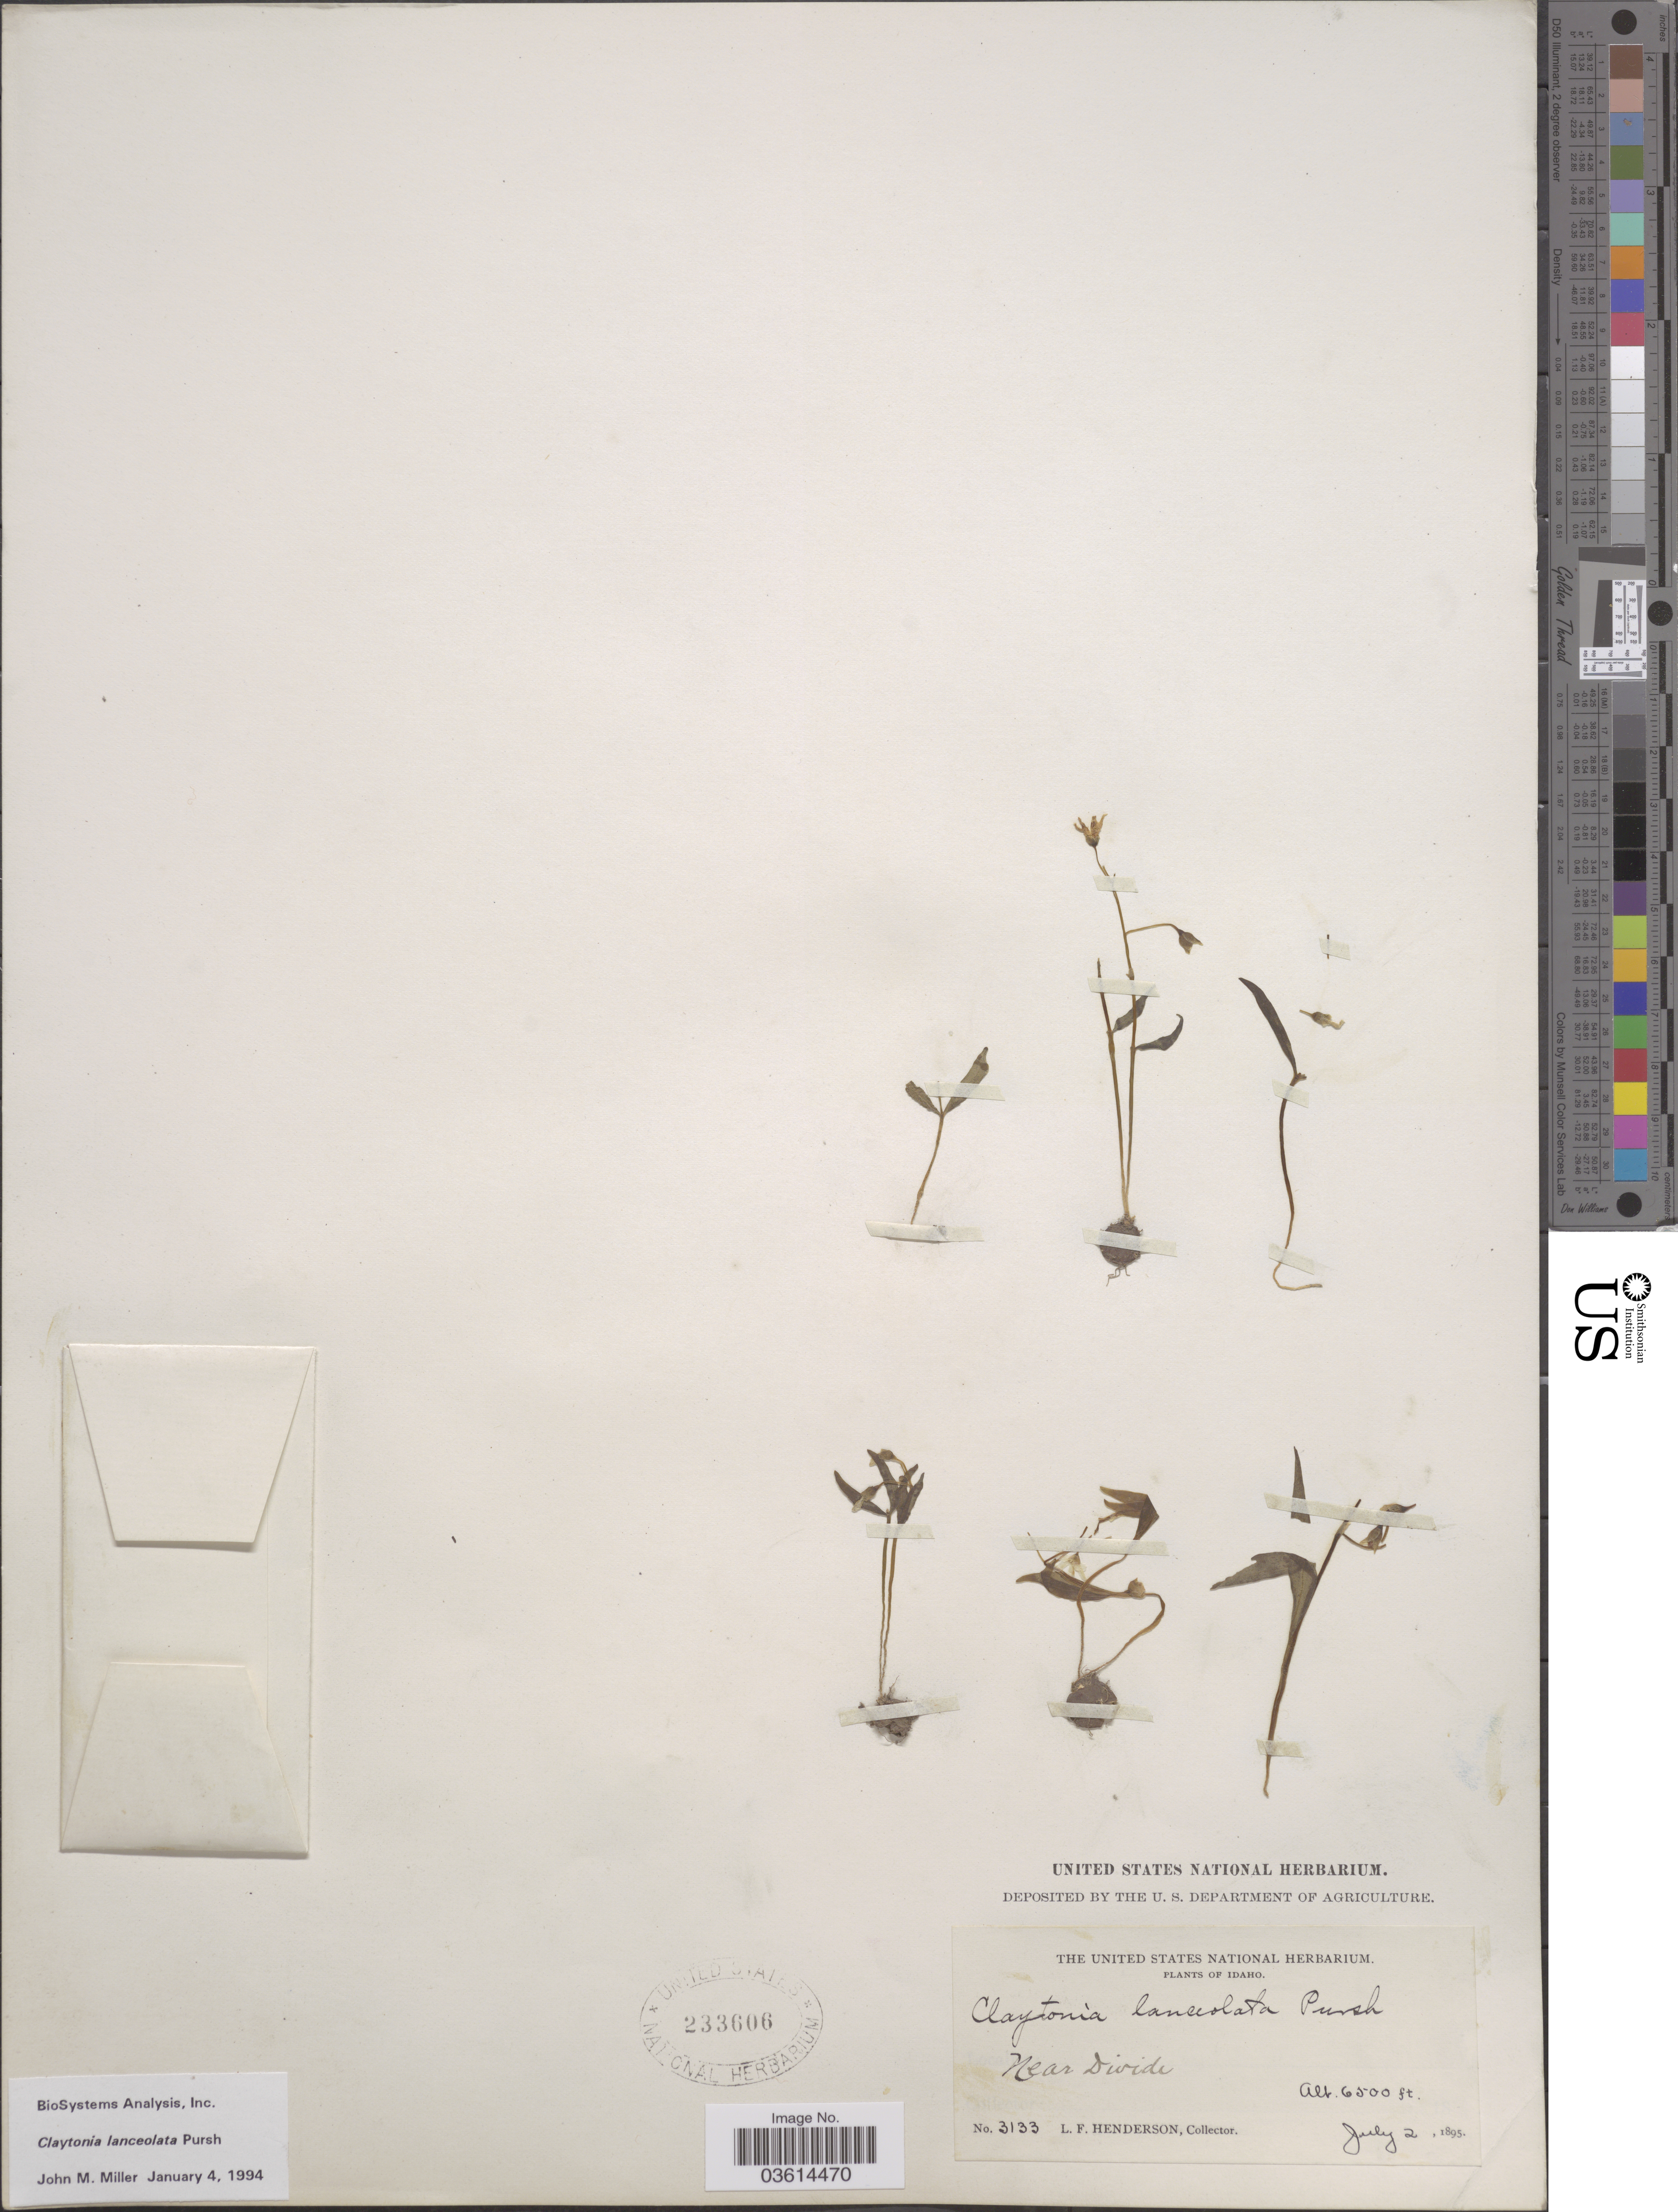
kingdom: Plantae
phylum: Tracheophyta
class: Magnoliopsida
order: Caryophyllales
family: Montiaceae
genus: Claytonia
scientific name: Claytonia lanceolata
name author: Pursh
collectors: L. Henderson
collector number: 3133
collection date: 1895-07-02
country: United States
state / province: Idaho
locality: Near Divide.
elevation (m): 1981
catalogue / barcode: US 233606